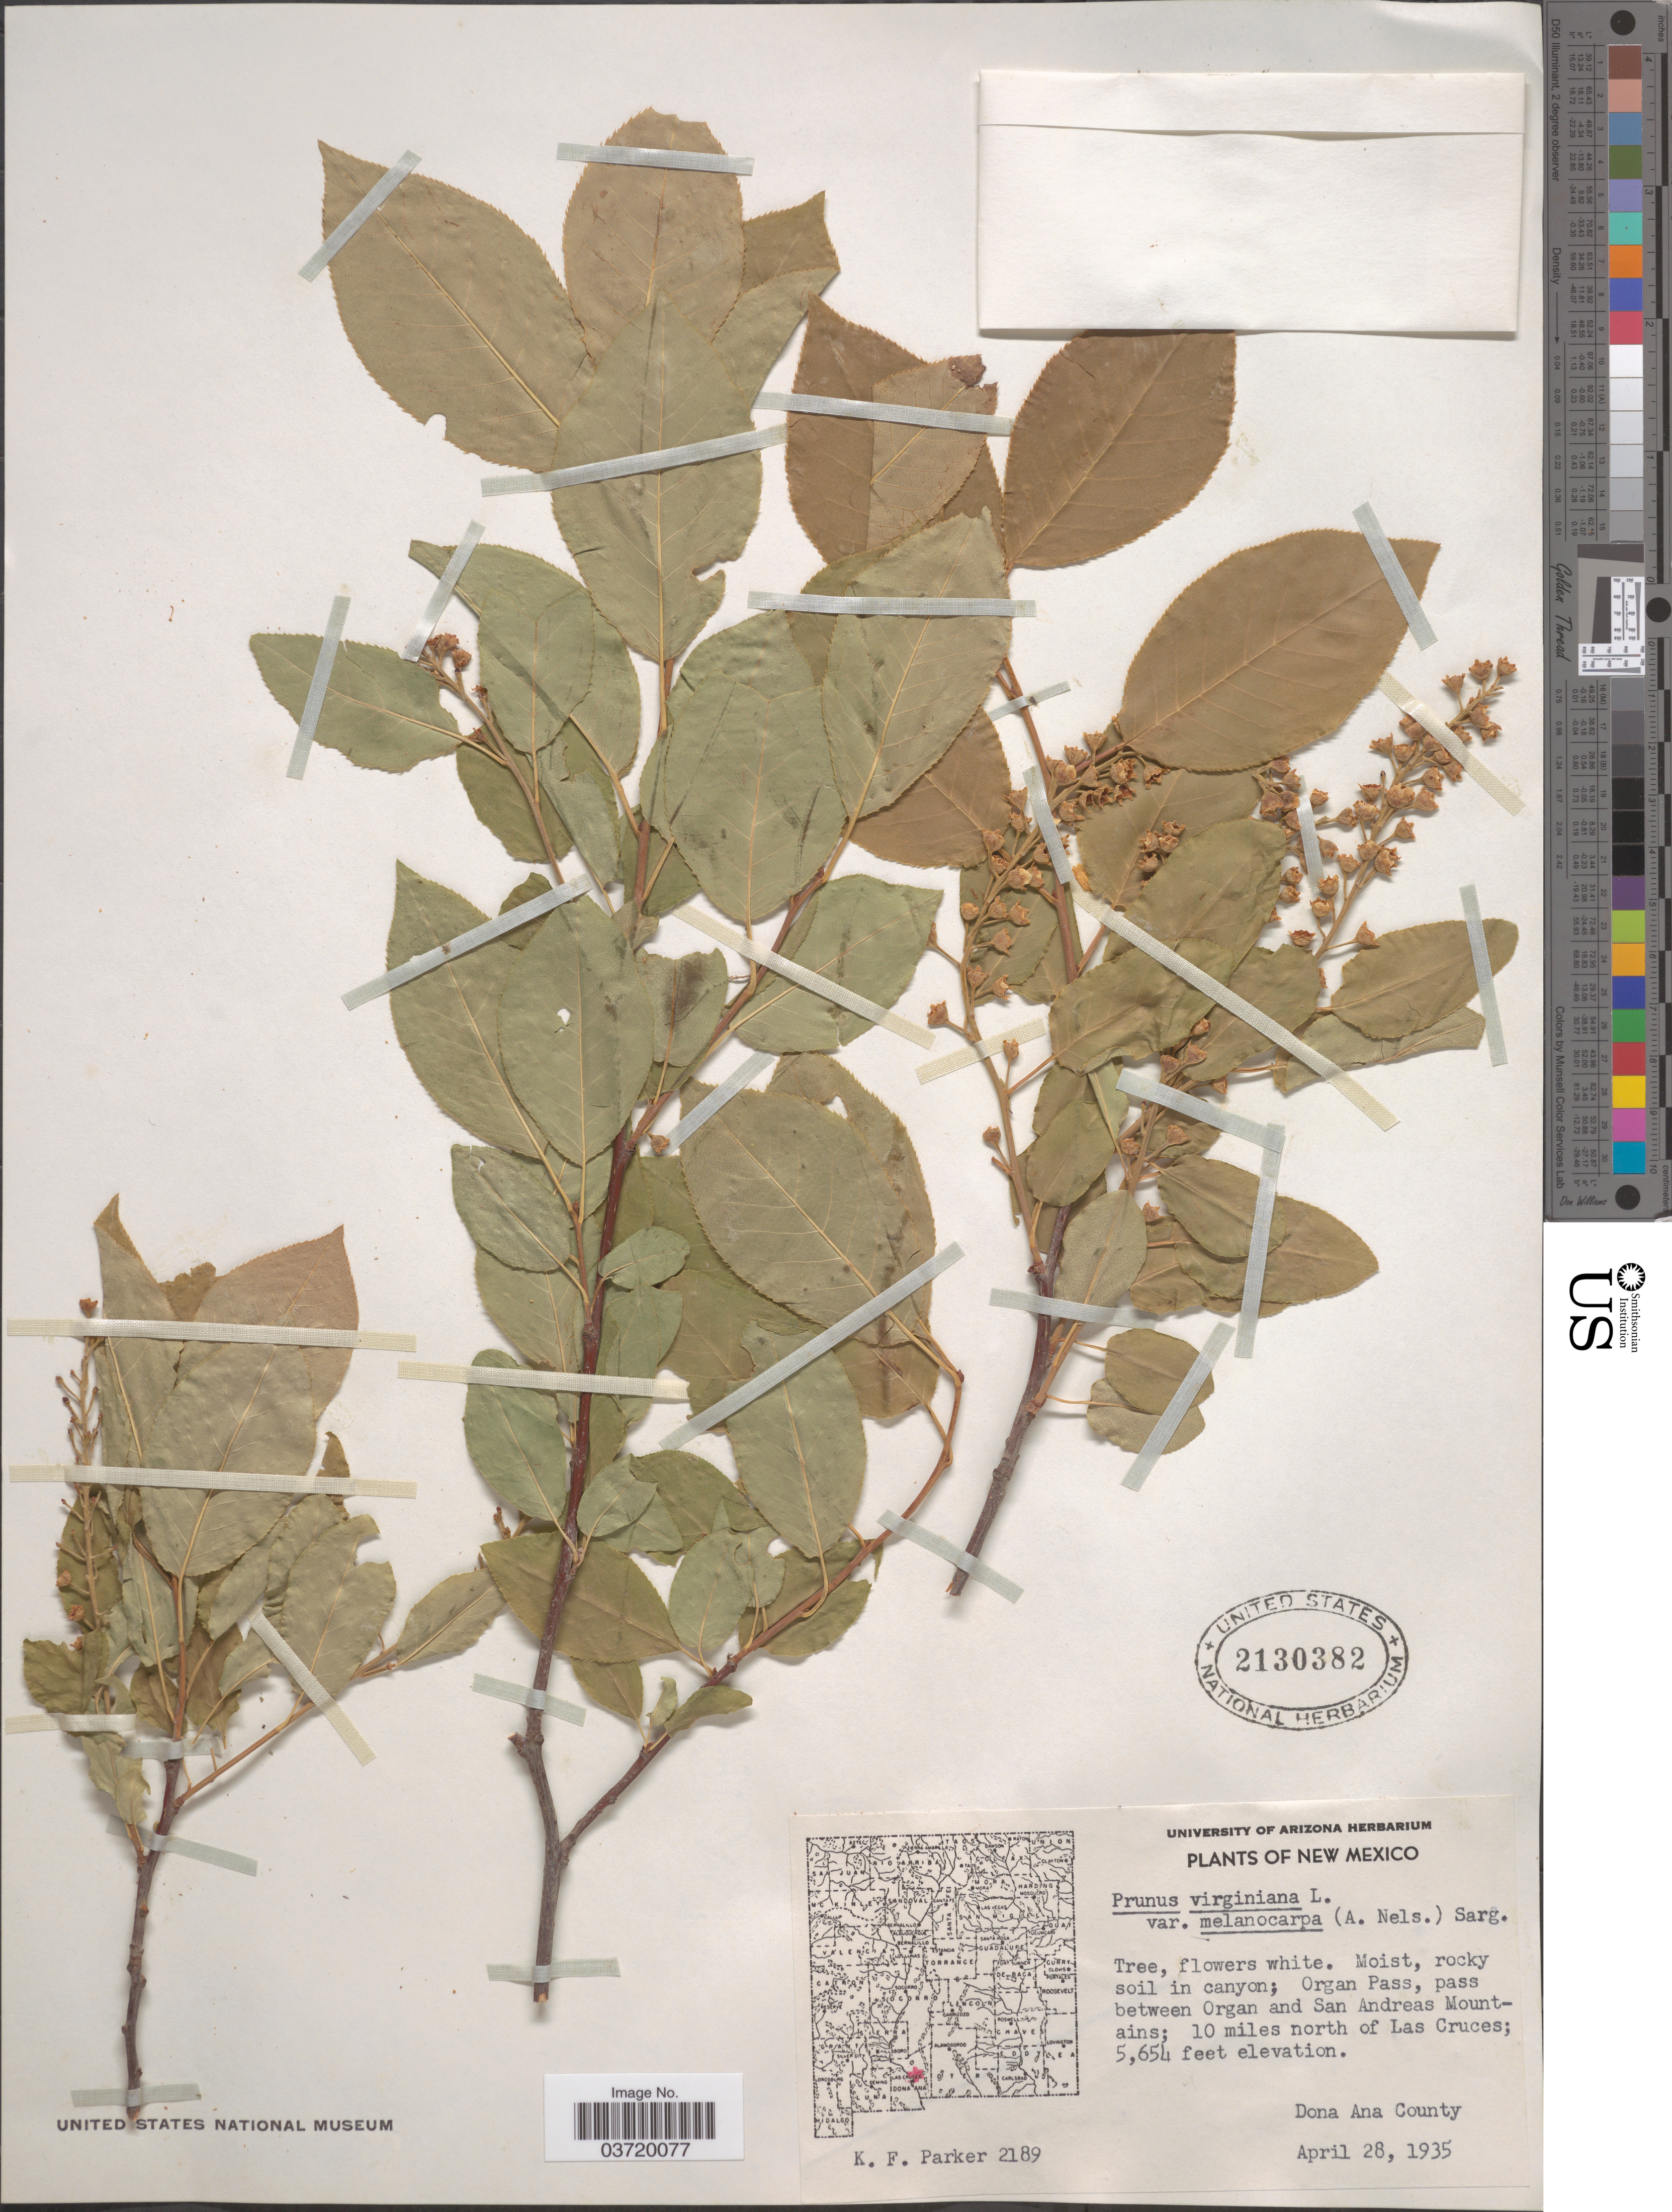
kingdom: Plantae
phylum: Tracheophyta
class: Magnoliopsida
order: Rosales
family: Rosaceae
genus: Prunus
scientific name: Prunus virginiana var. melanocarpa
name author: (A. Nelson) Sarg.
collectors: K. F. Parker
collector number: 2189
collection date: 1935-04-28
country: United States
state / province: New Mexico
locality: In canyon; Organ Pass, pass between Organ and San Andreas Mountains; 10 miles north of Las Cruces. Dona Ana County.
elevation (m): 1723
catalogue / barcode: US 2130382